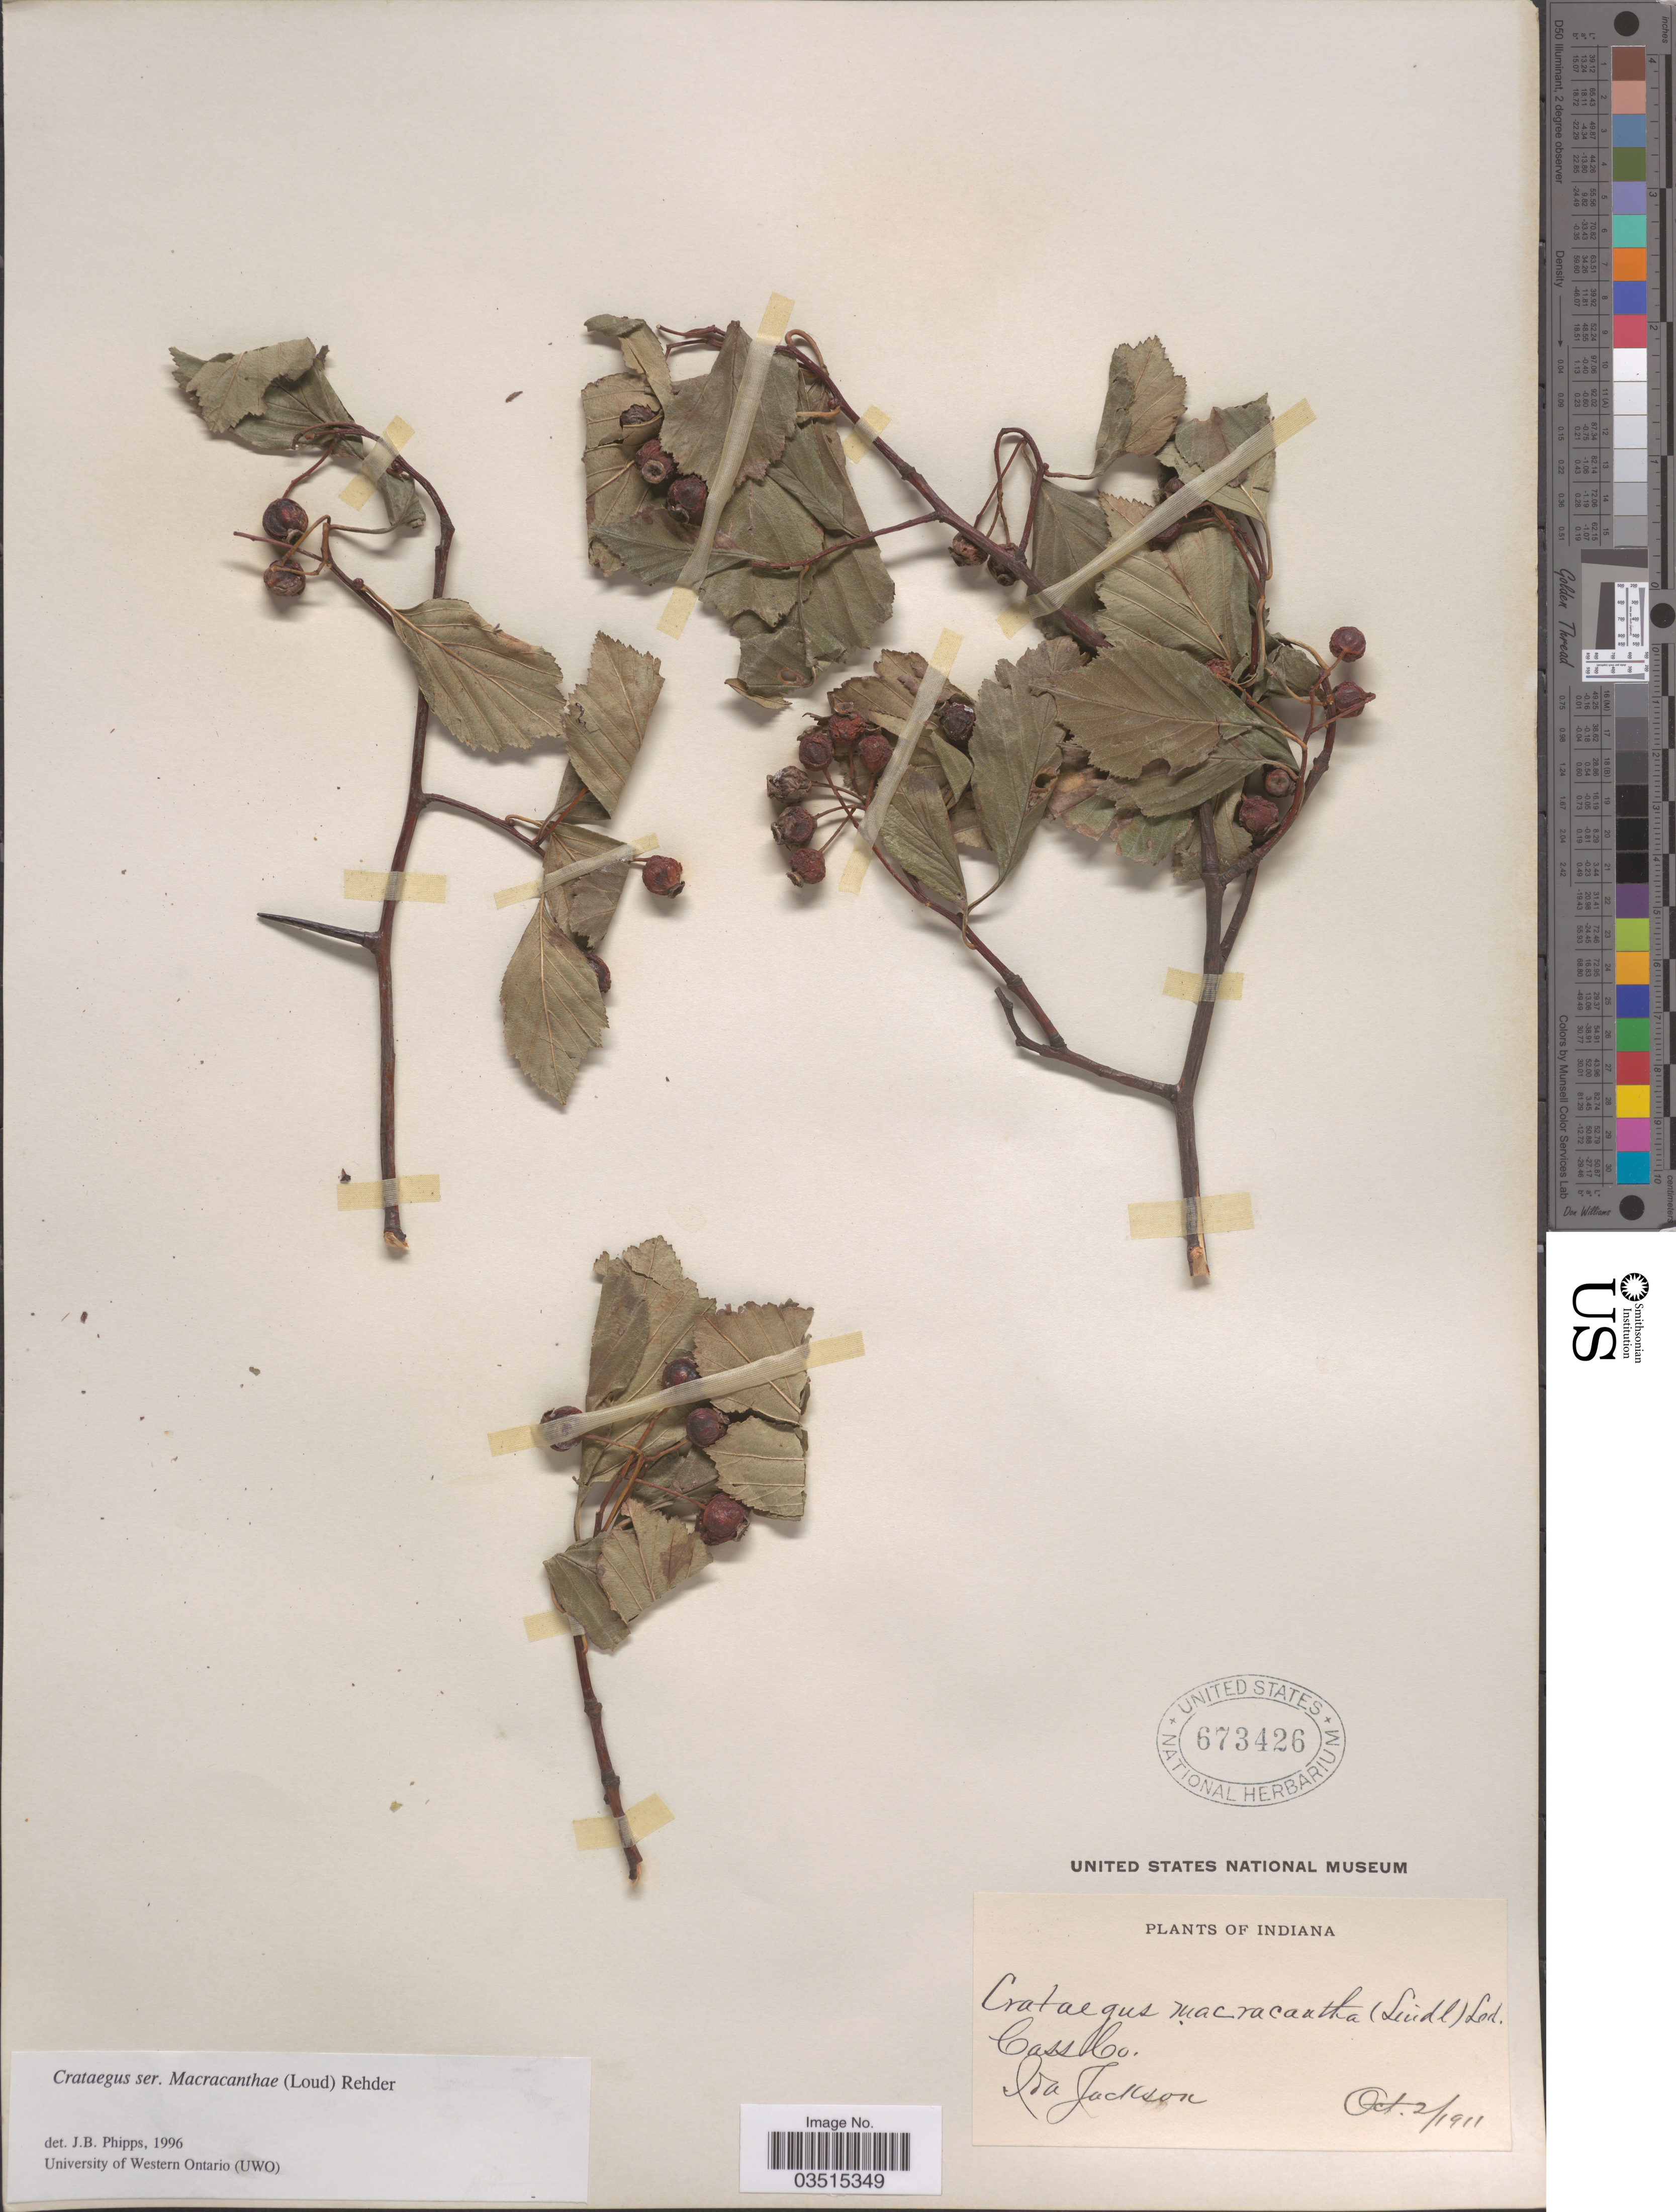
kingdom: Plantae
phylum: Tracheophyta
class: Magnoliopsida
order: Rosales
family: Rosaceae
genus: Crataegus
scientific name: Crataegus macracantha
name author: (Lindl.) Lodd. ex Loudon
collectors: I. Jackson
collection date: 1911-10-02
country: United States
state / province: Indiana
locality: Cass Co.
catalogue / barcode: US 673426